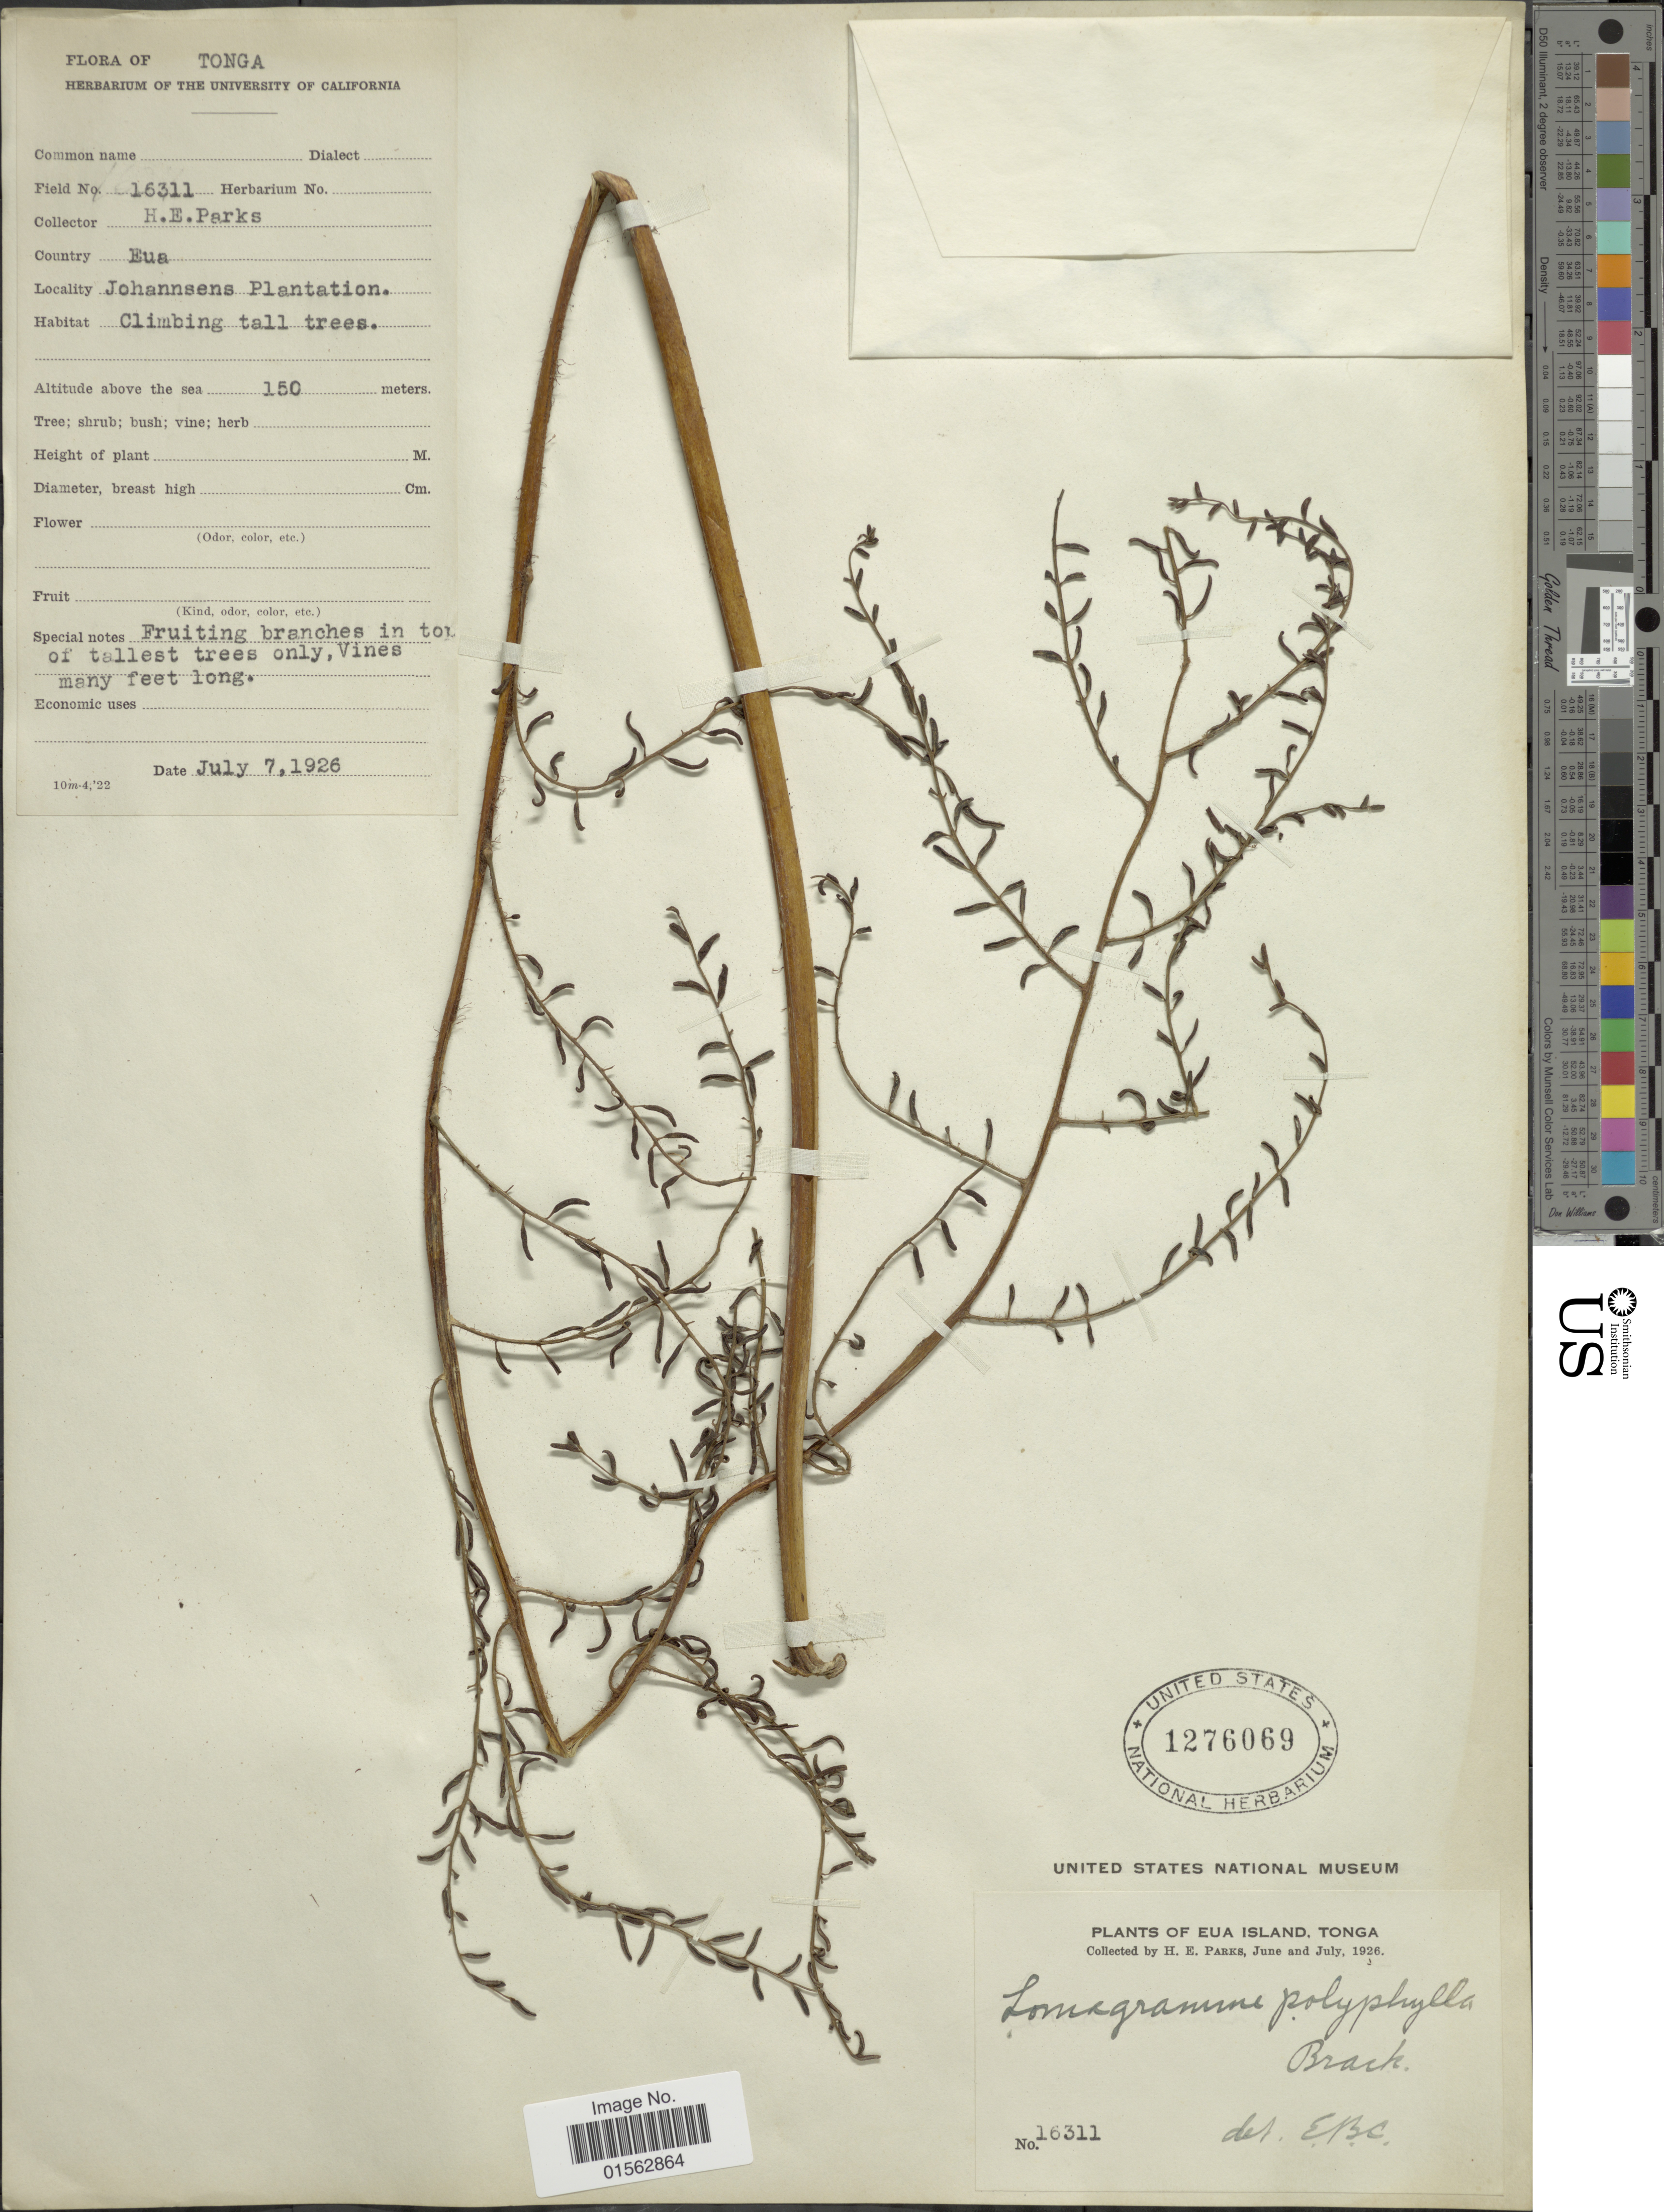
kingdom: Plantae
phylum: Tracheophyta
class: Polypodiopsida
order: Polypodiales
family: Dryopteridaceae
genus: Lomagramma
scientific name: Lomagramma polyphylla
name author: Brack. in Wilkes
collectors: H. E. Parks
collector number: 16311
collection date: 1926-06/1926-07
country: Tonga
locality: Eau Island, Johannsens Plantation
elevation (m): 150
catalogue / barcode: US 1276069